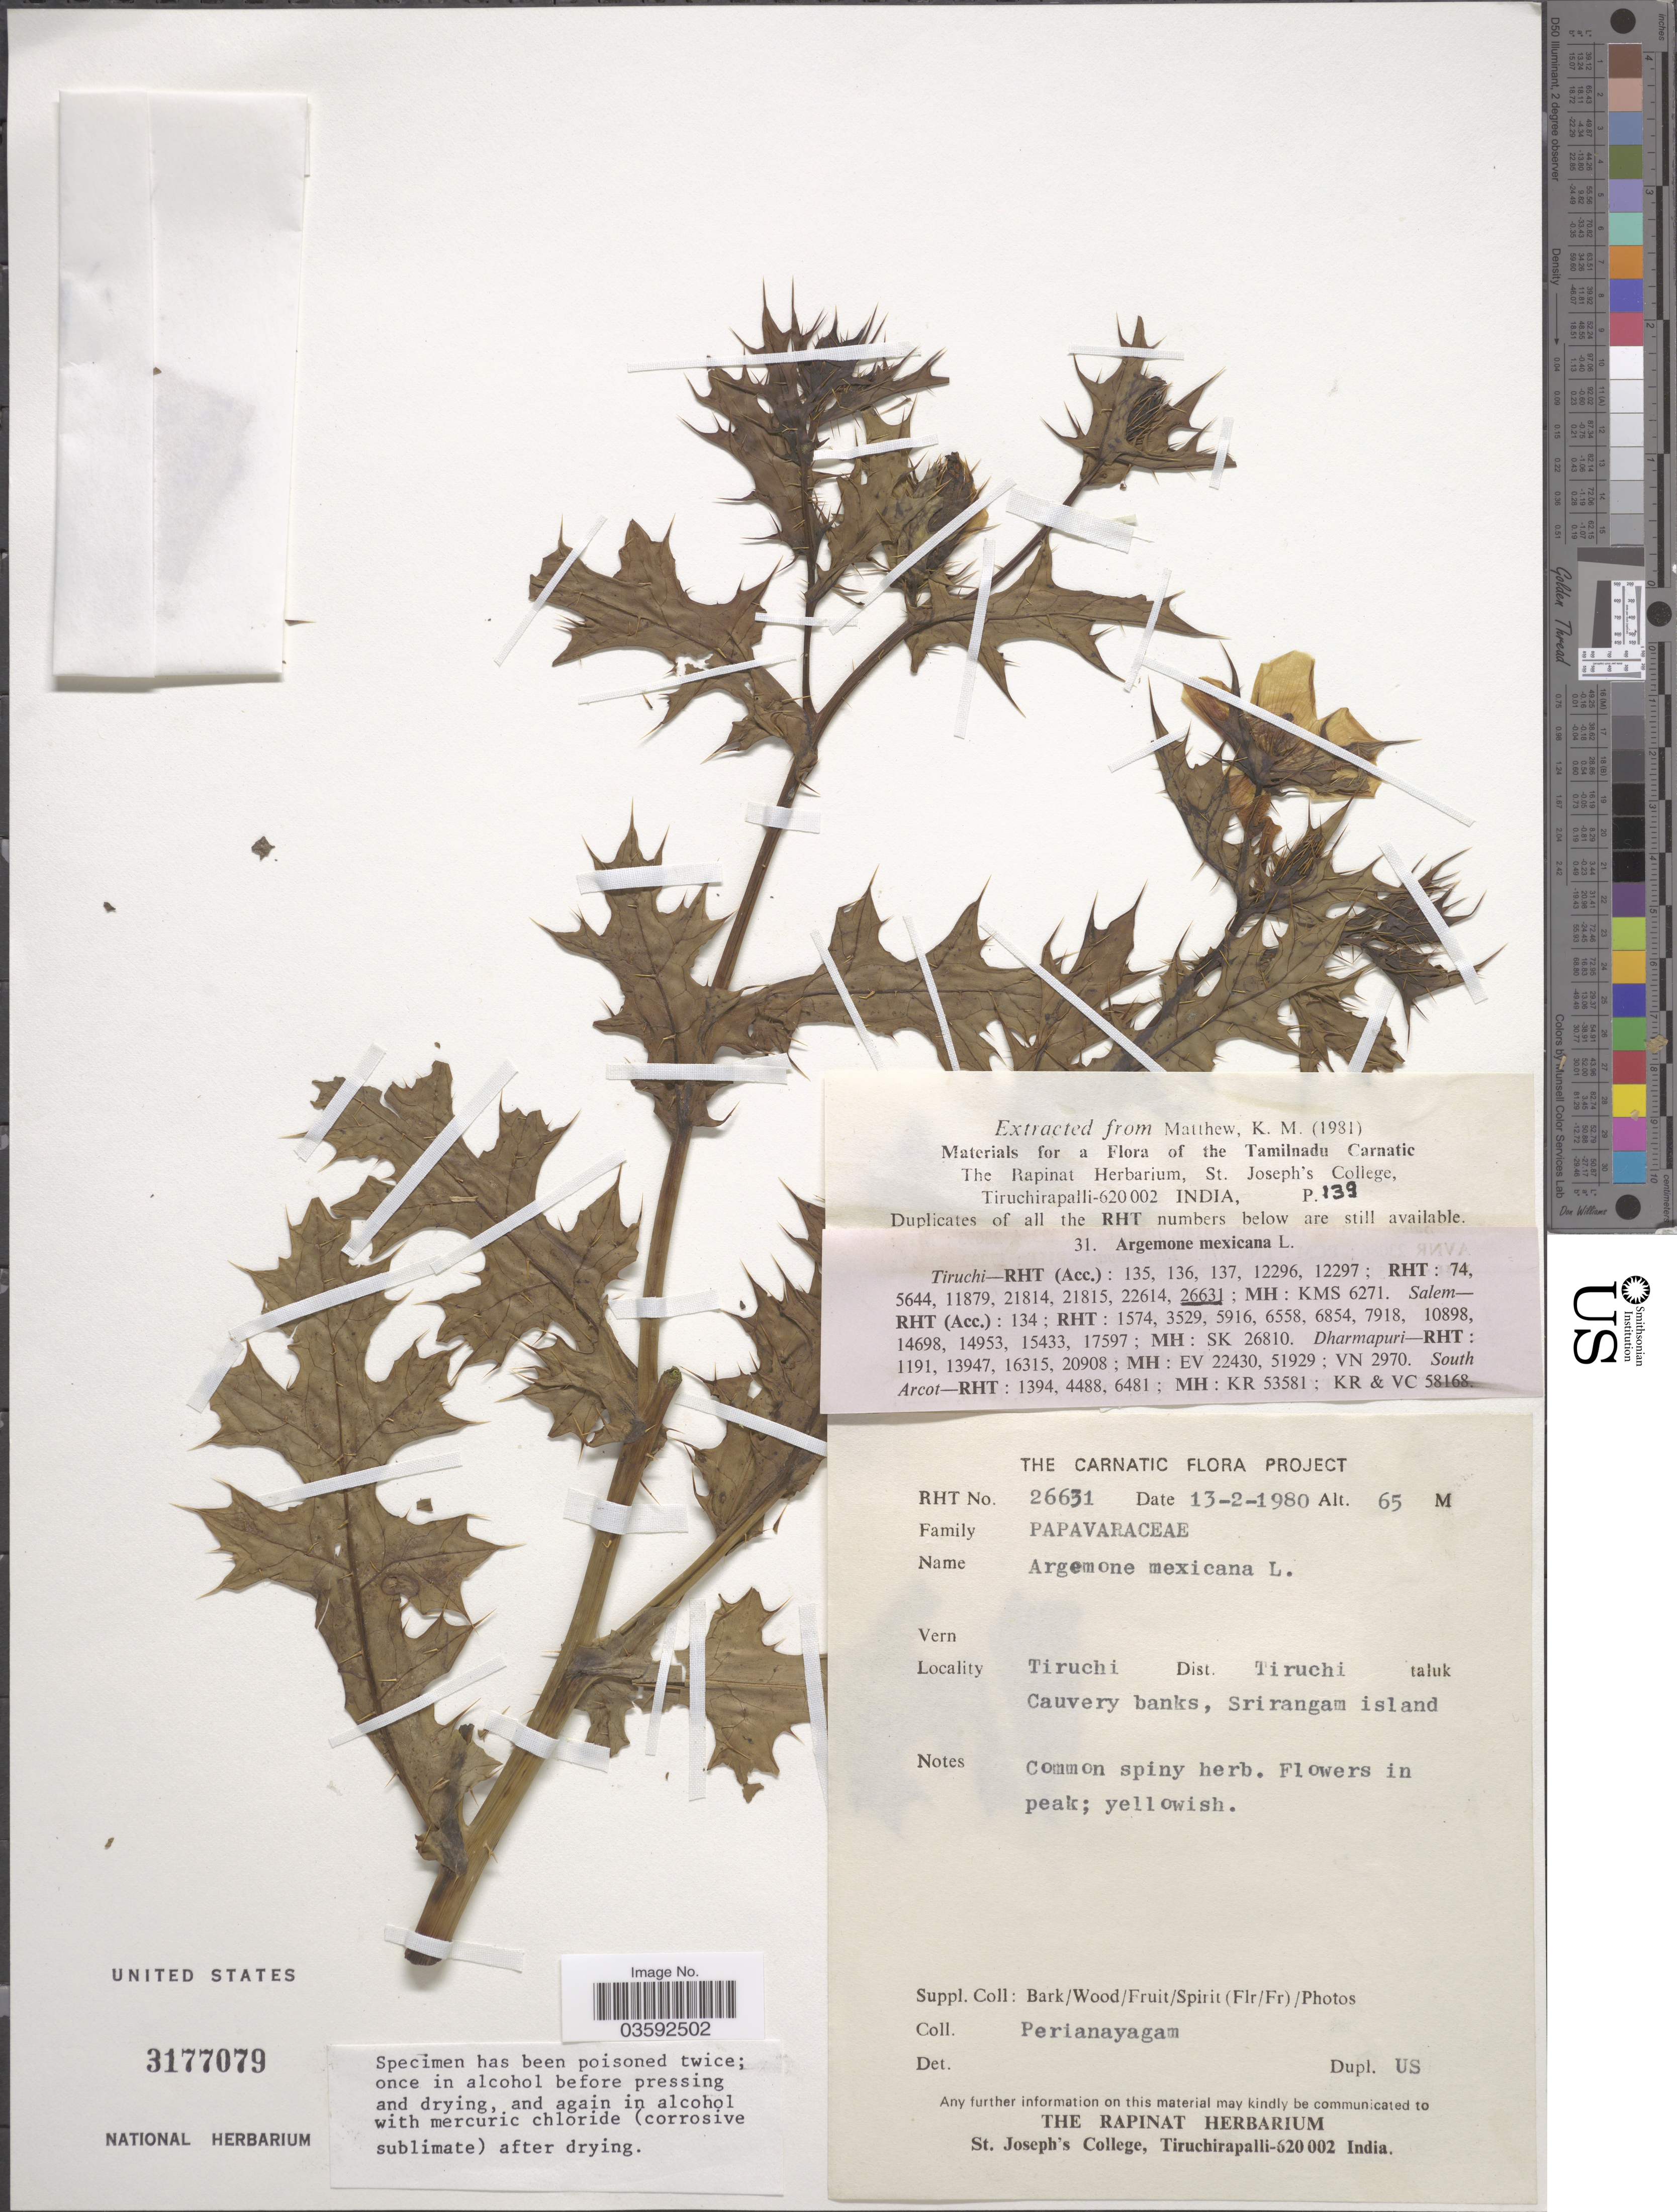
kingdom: Plantae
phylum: Tracheophyta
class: Magnoliopsida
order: Ranunculales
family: Papaveraceae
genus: Argemone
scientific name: Argemone mexicana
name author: L.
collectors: S. Perianayagam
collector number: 26631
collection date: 1980-02-13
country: India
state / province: Tamil Nadu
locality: Tamilnadu Carnatic. Tiruchi Dist. Tiruchi taluk Cauvery banks, Srirangam island.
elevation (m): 65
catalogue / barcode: US 3177079